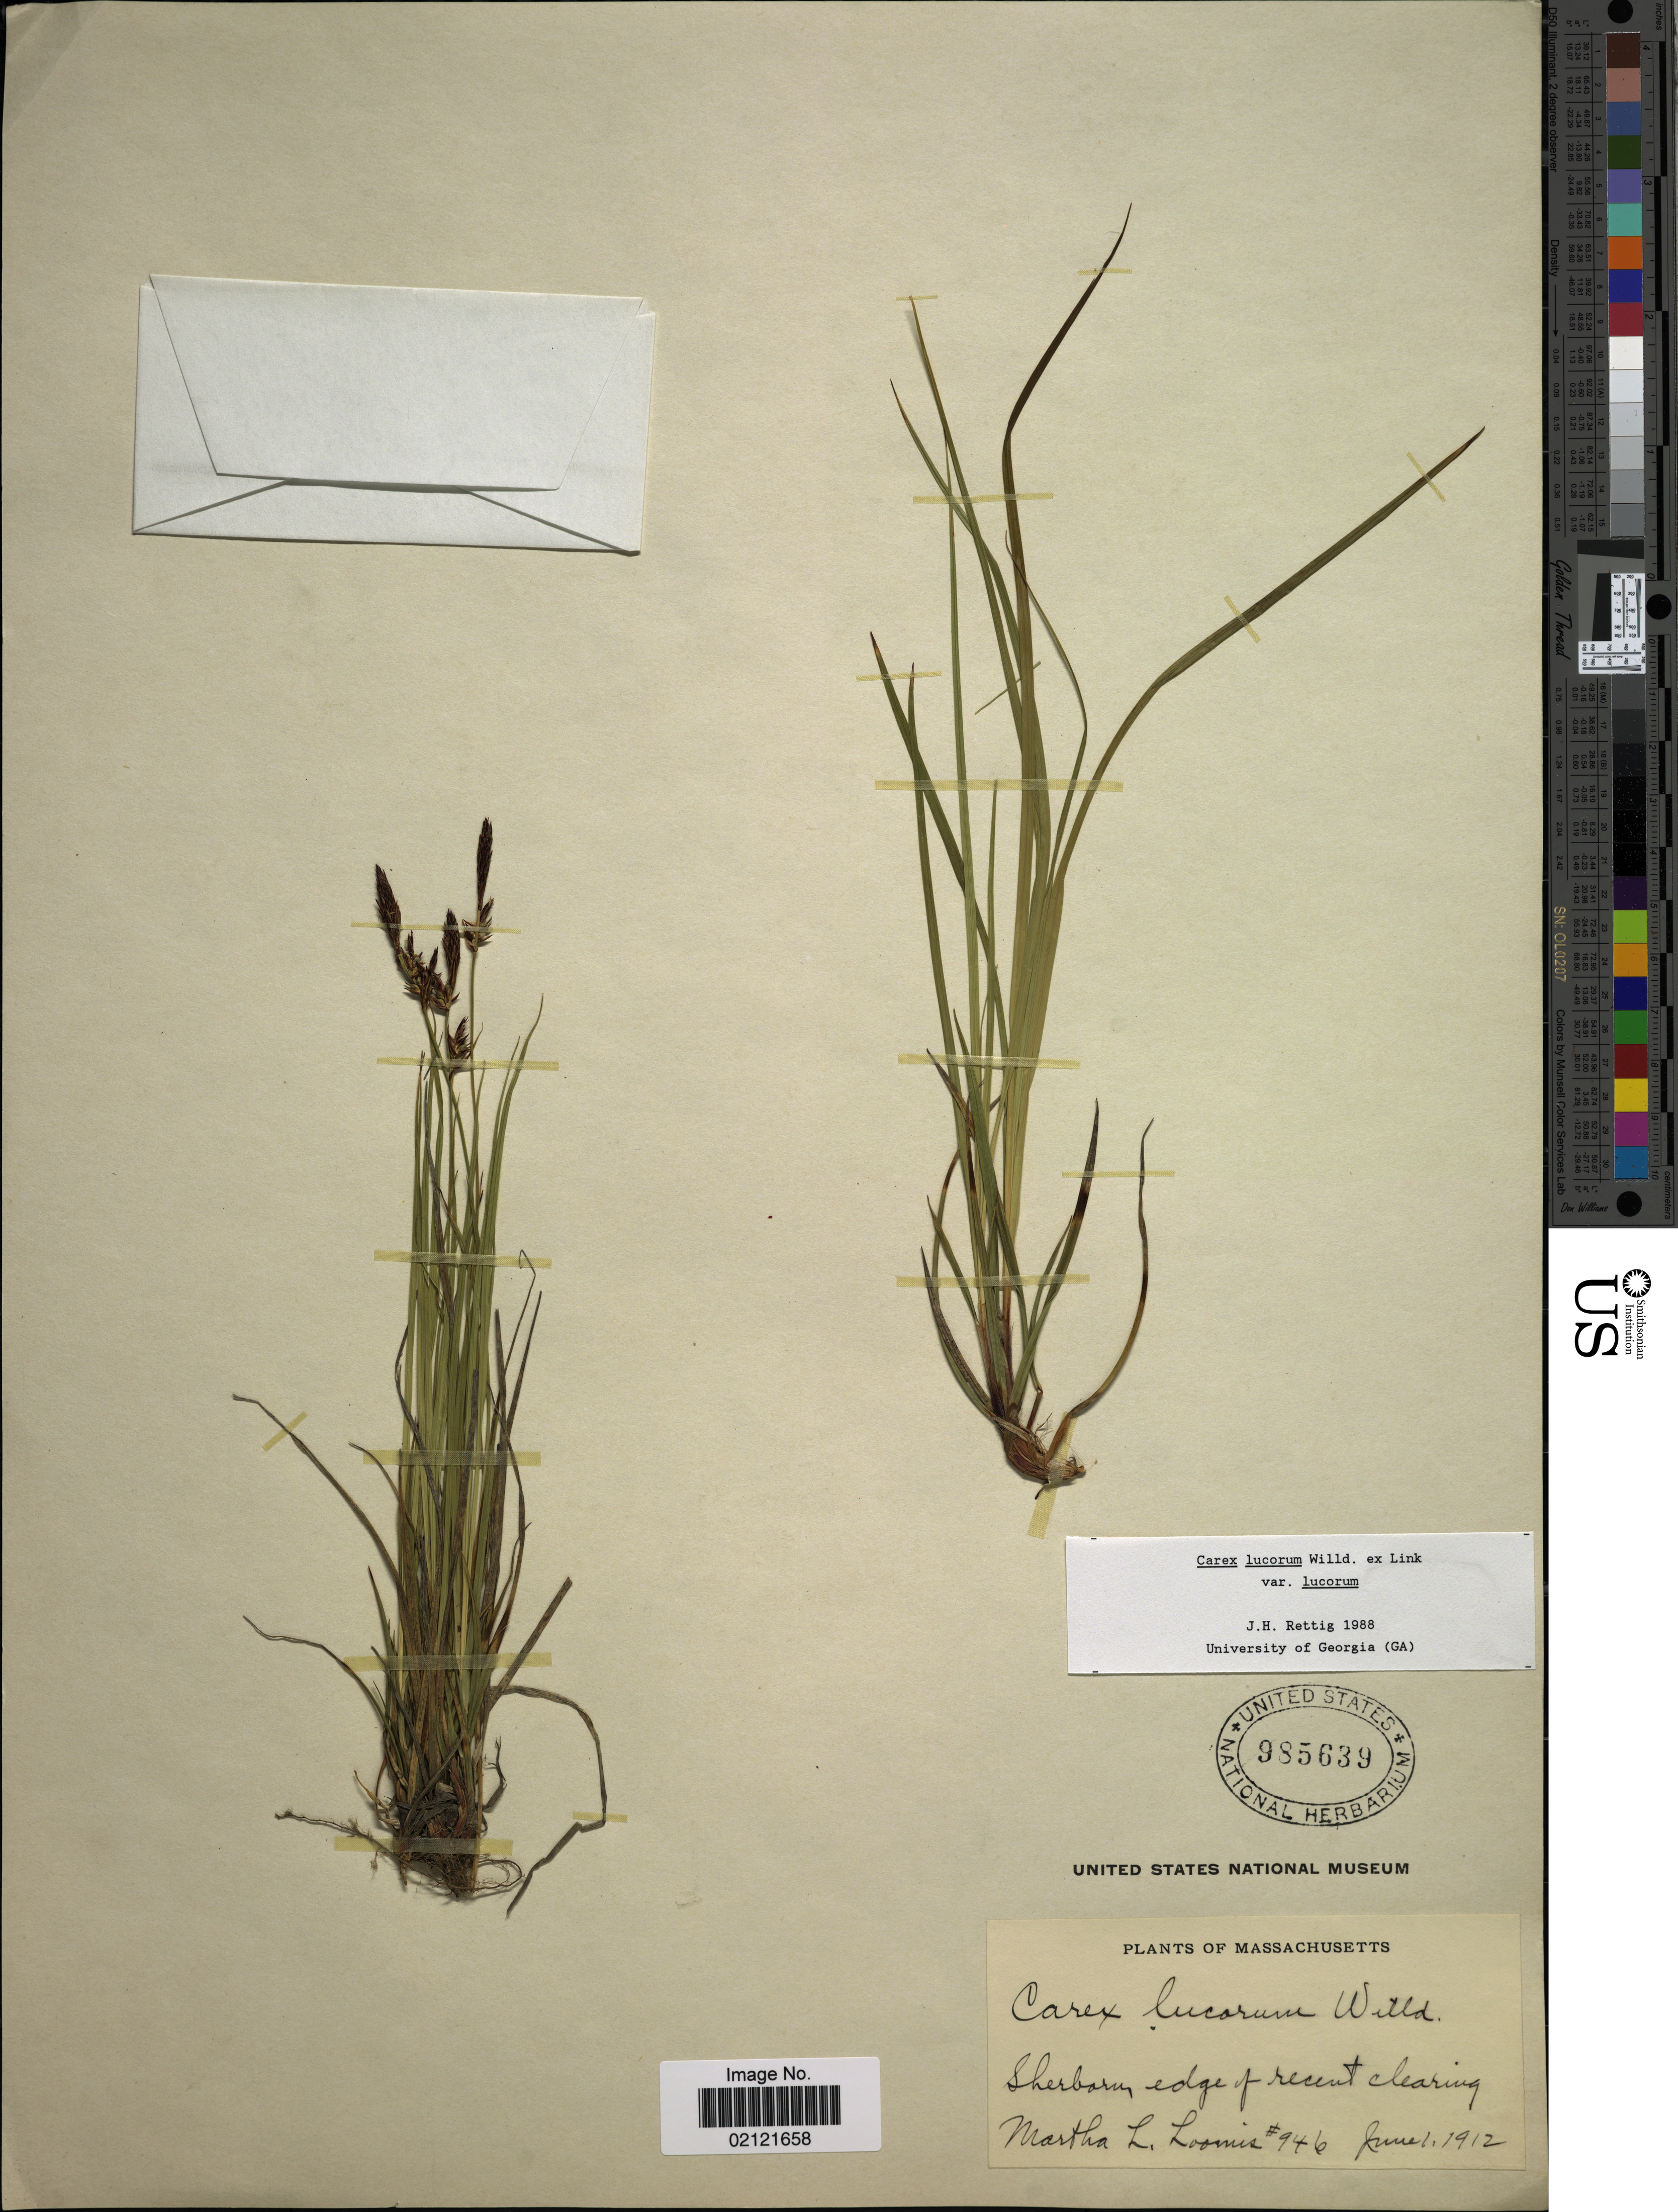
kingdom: Plantae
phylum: Tracheophyta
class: Liliopsida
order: Poales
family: Cyperaceae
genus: Carex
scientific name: Carex lucorum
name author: Willd.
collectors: M. L. Loomis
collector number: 946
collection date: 1912-06-01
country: United States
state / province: Massachusetts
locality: Sherborn edge of recent clearing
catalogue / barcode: US 985639